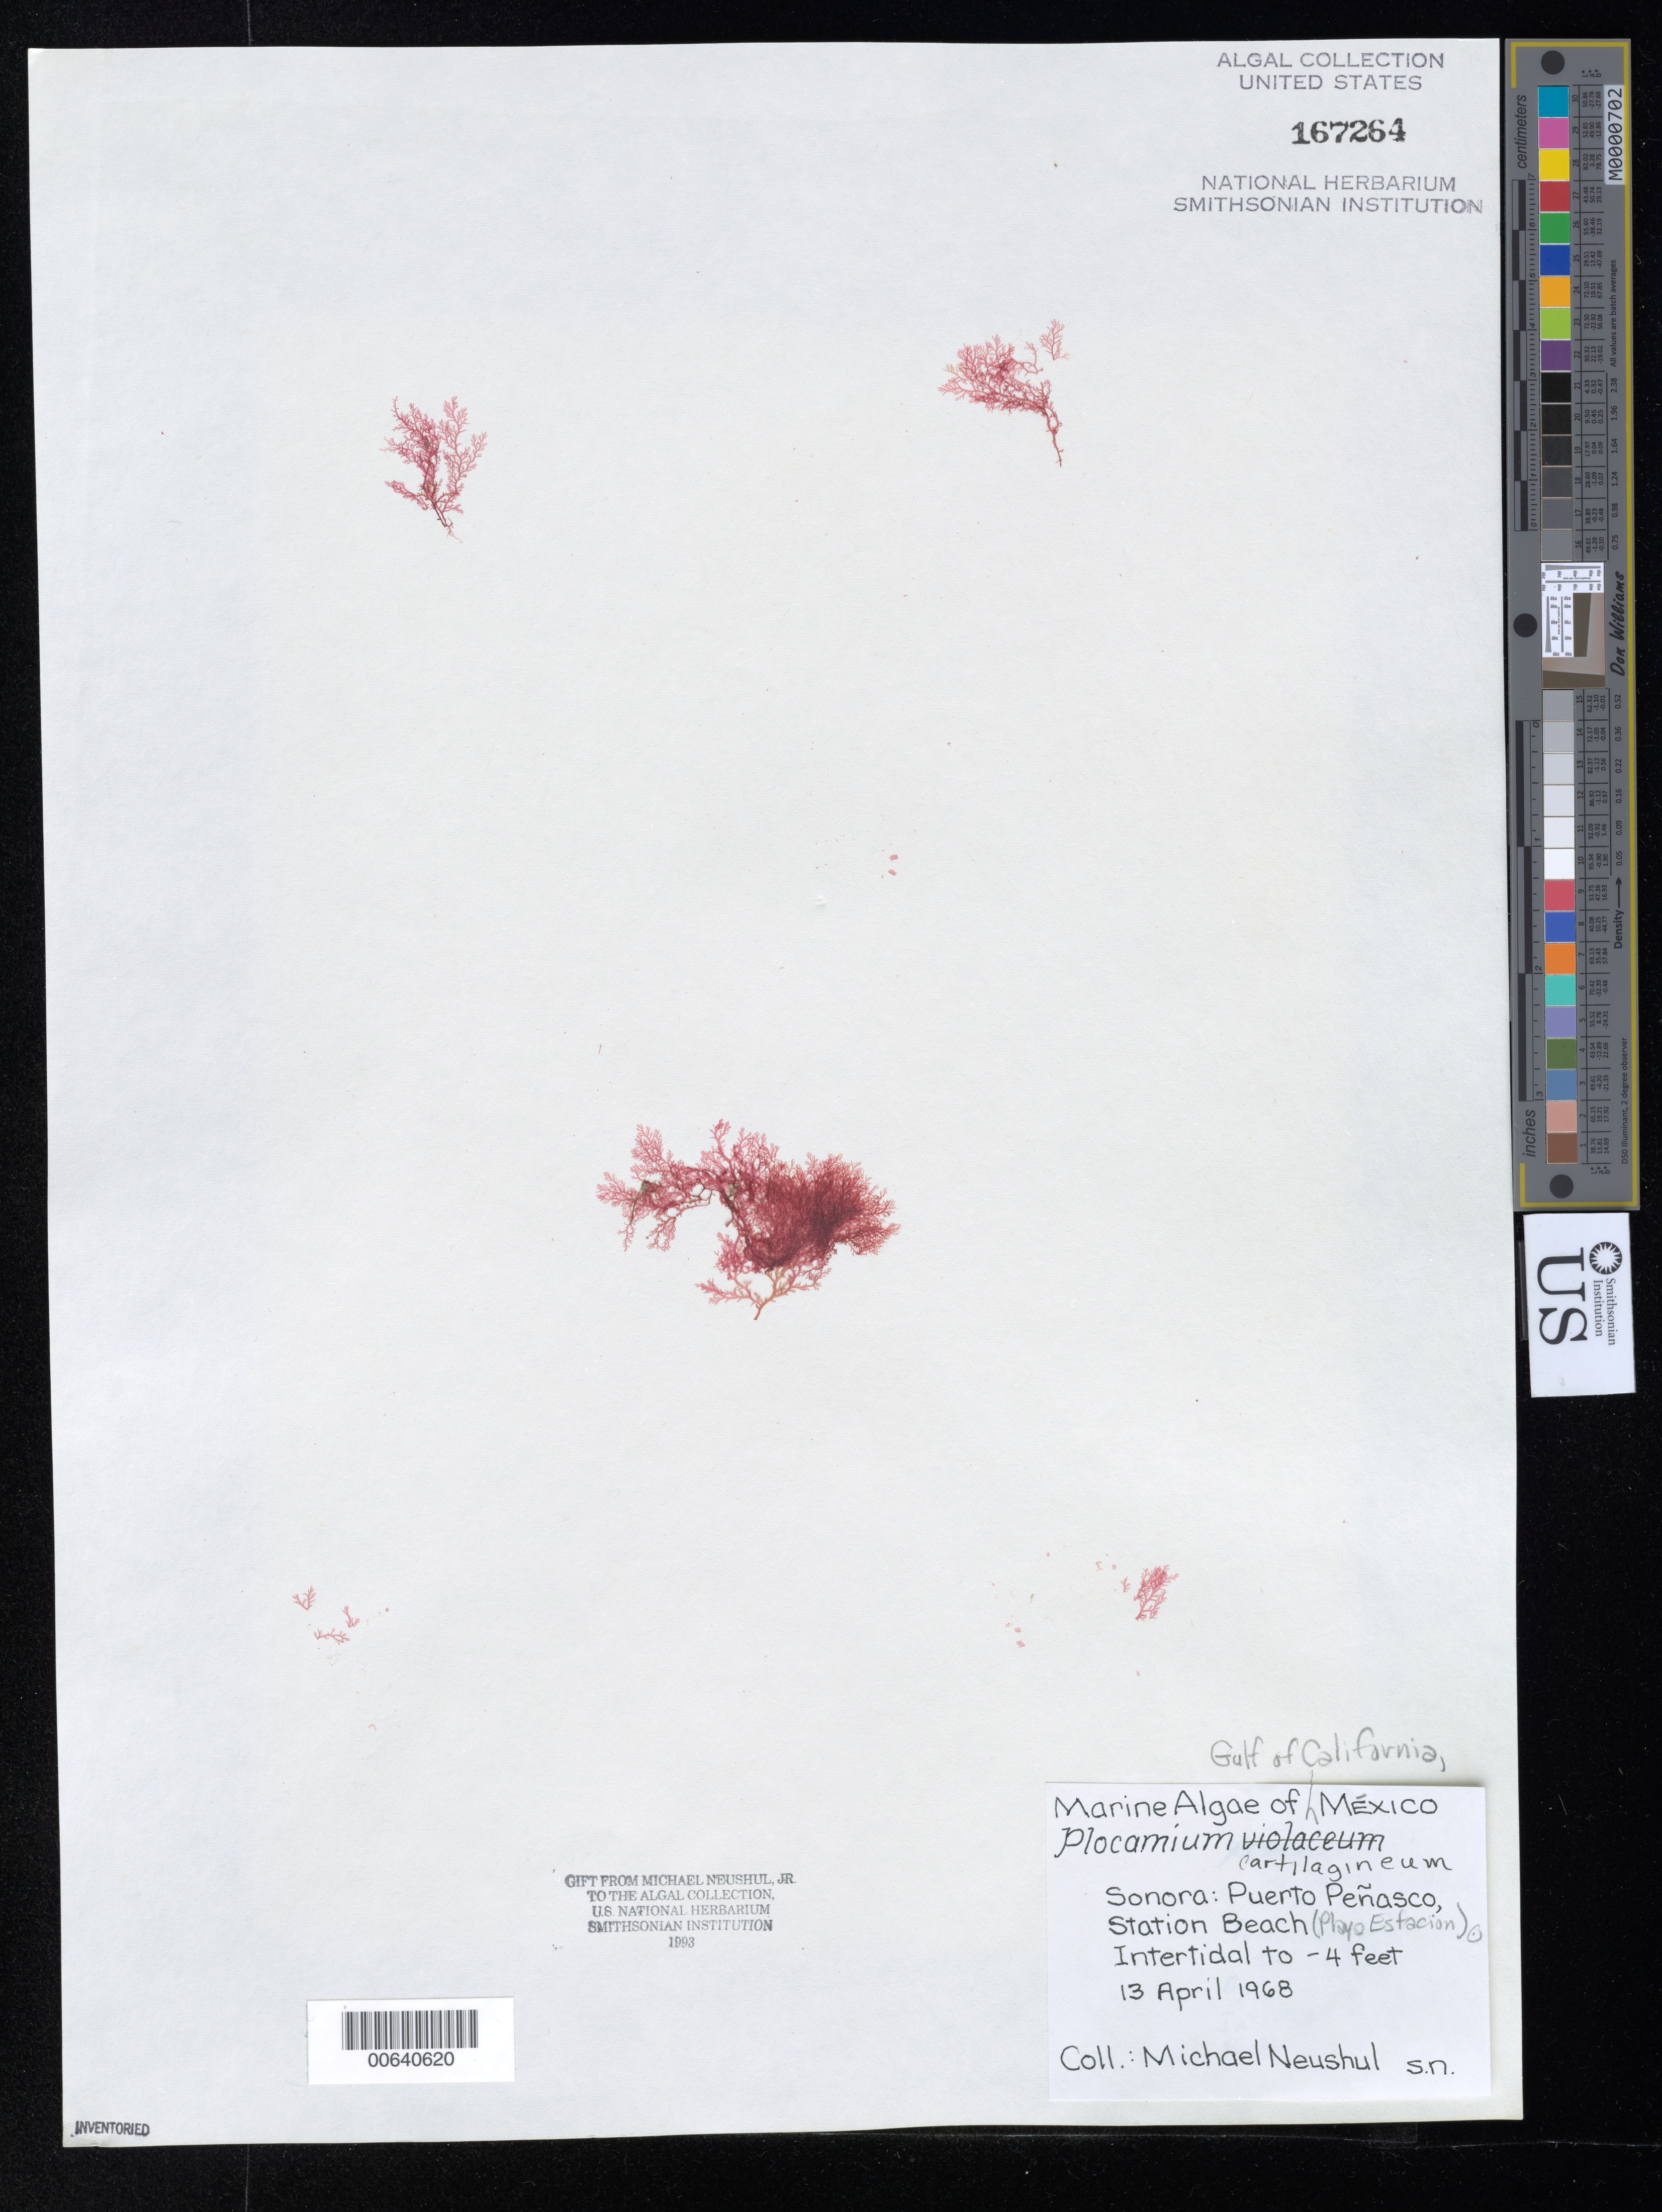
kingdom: Plantae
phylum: Rhodophyta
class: Florideophyceae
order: Plocamiales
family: Plocamiaceae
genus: Plocamium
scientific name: Plocamium cartilagineum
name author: (L.) P.S. Dixon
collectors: M. Neushul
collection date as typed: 13 Apr 1968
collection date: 1968-04-13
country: Mexico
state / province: Sonora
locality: Puerto Penasco, Playa Estacion (Station Beach)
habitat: Intertidal to - 4 feet.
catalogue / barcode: US 167264